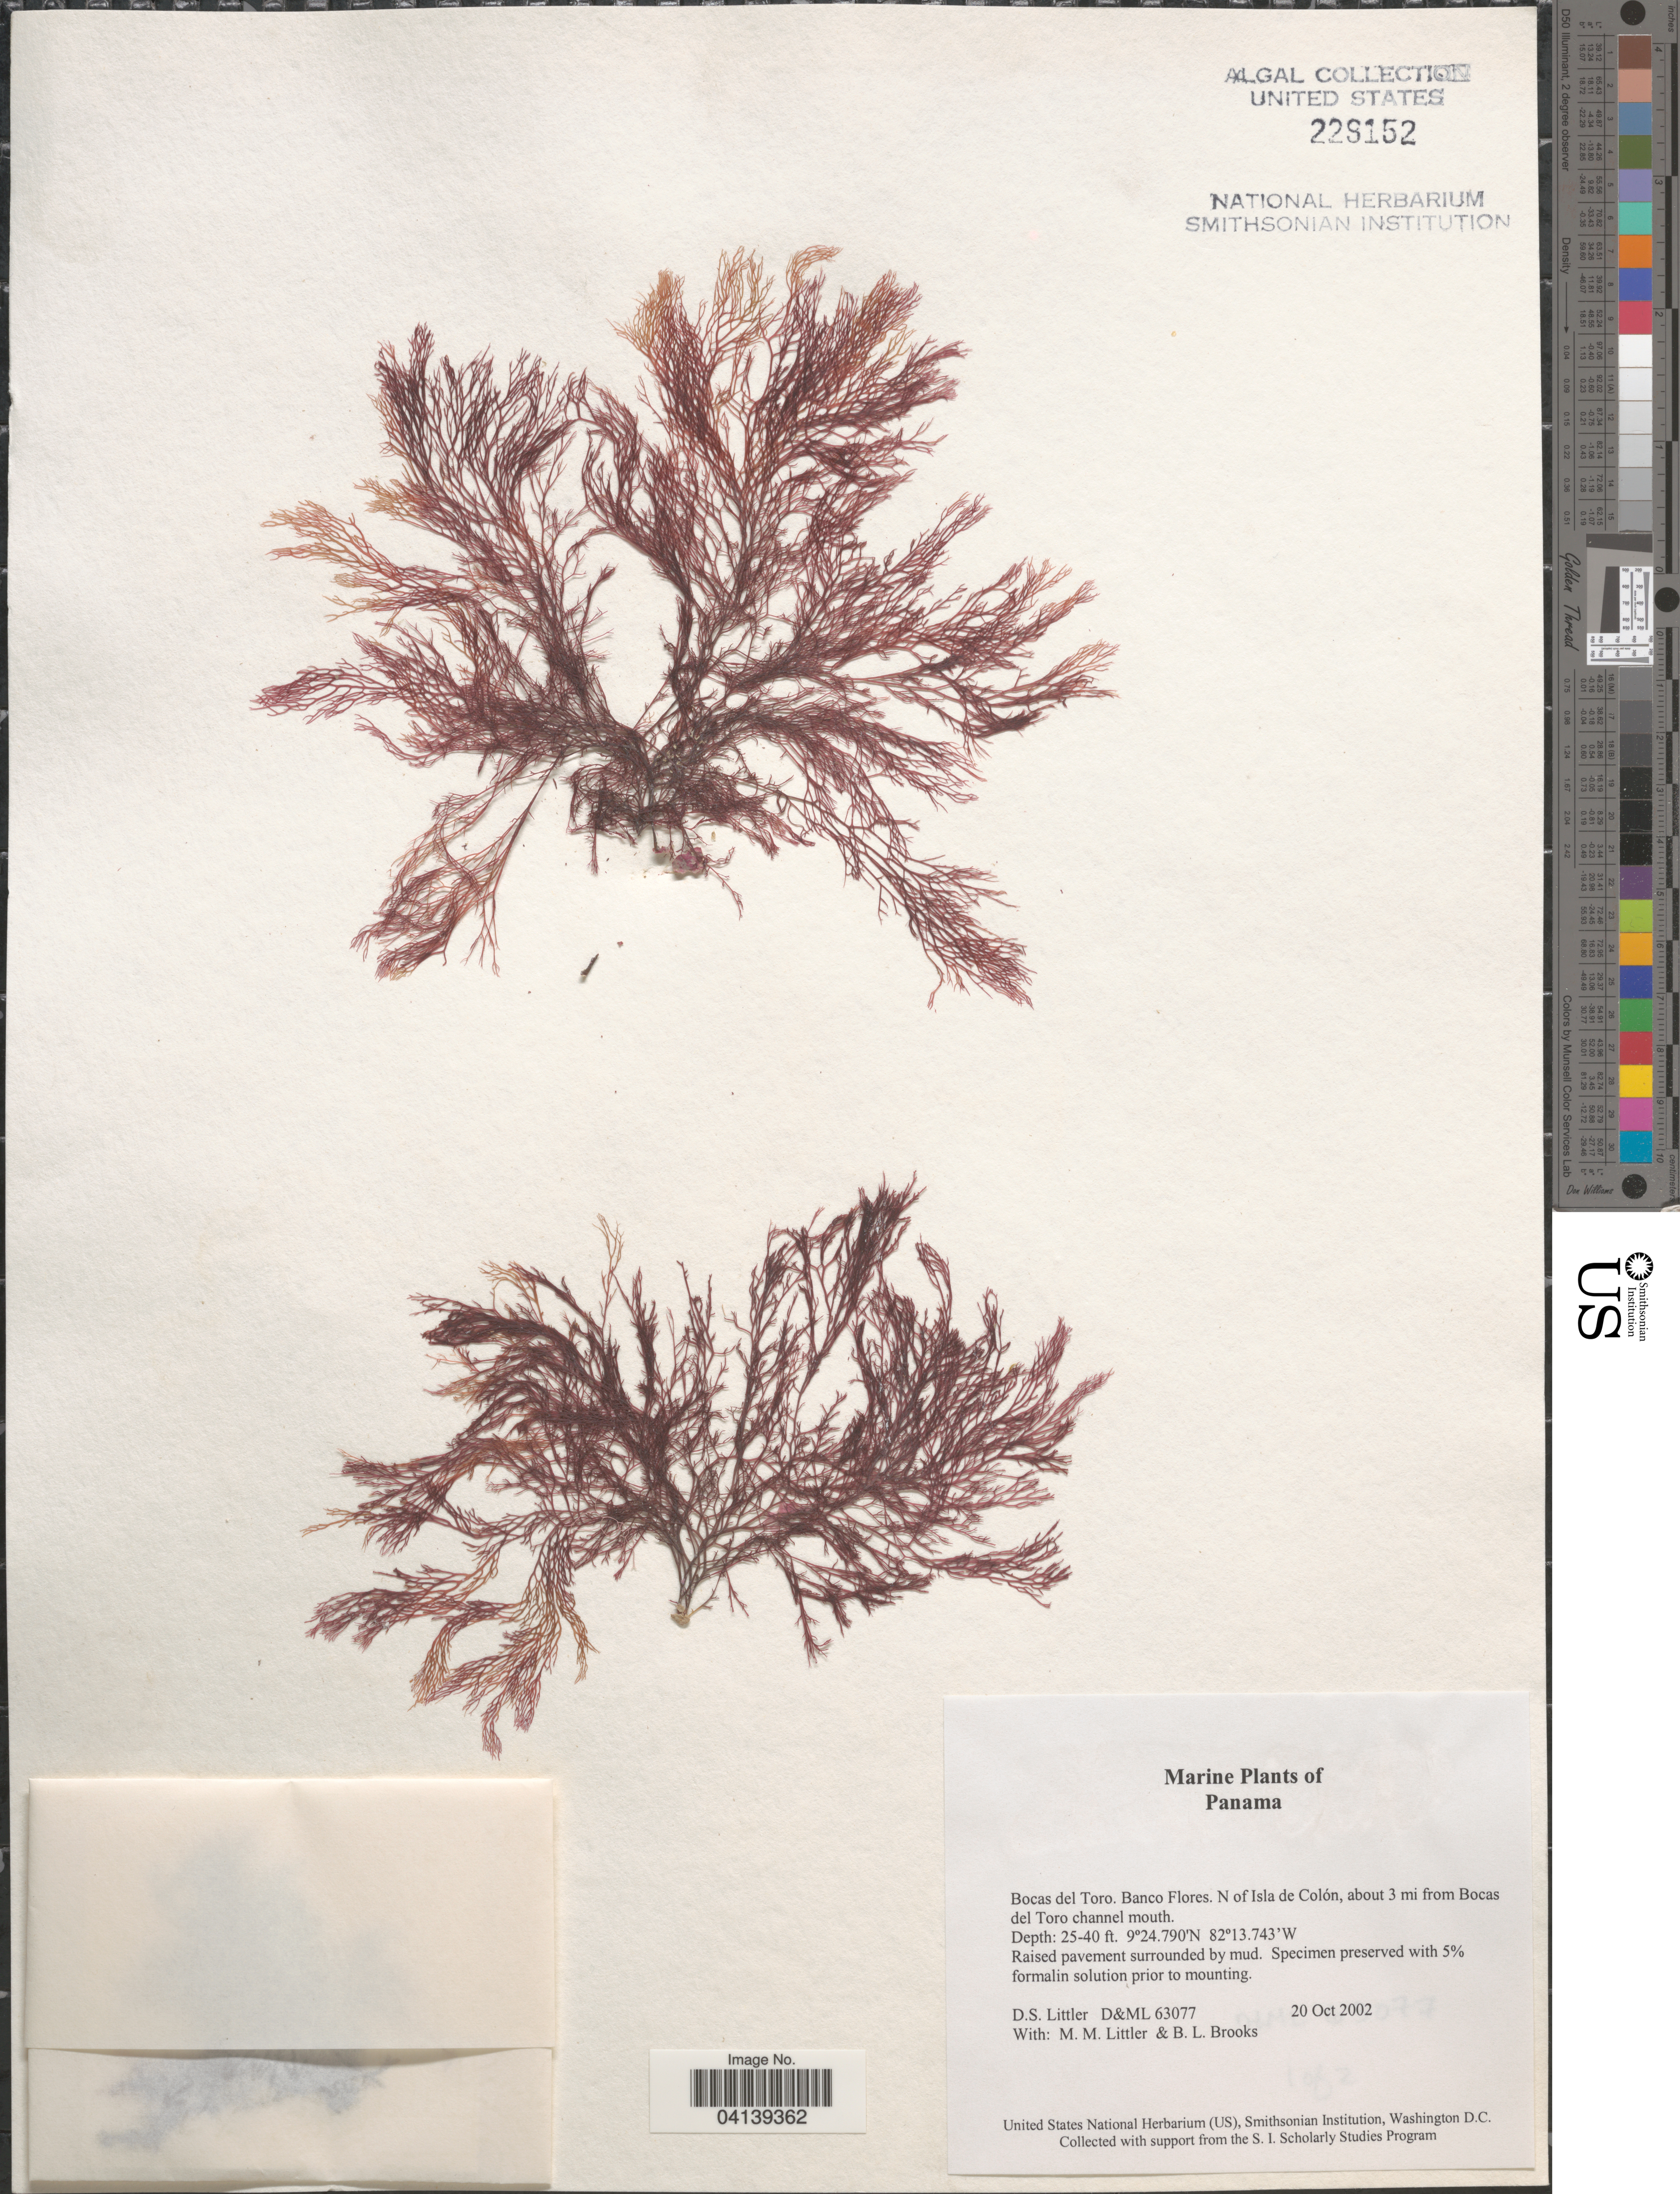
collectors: D. S. Littler & B. Brooks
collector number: D&ML63077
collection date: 2002-10-20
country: Panama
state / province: Bocas del Toro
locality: Banco Flores. N of Isla de Colón, about 3 mi from Bocas del Toro channel mouth.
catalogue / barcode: US 229152